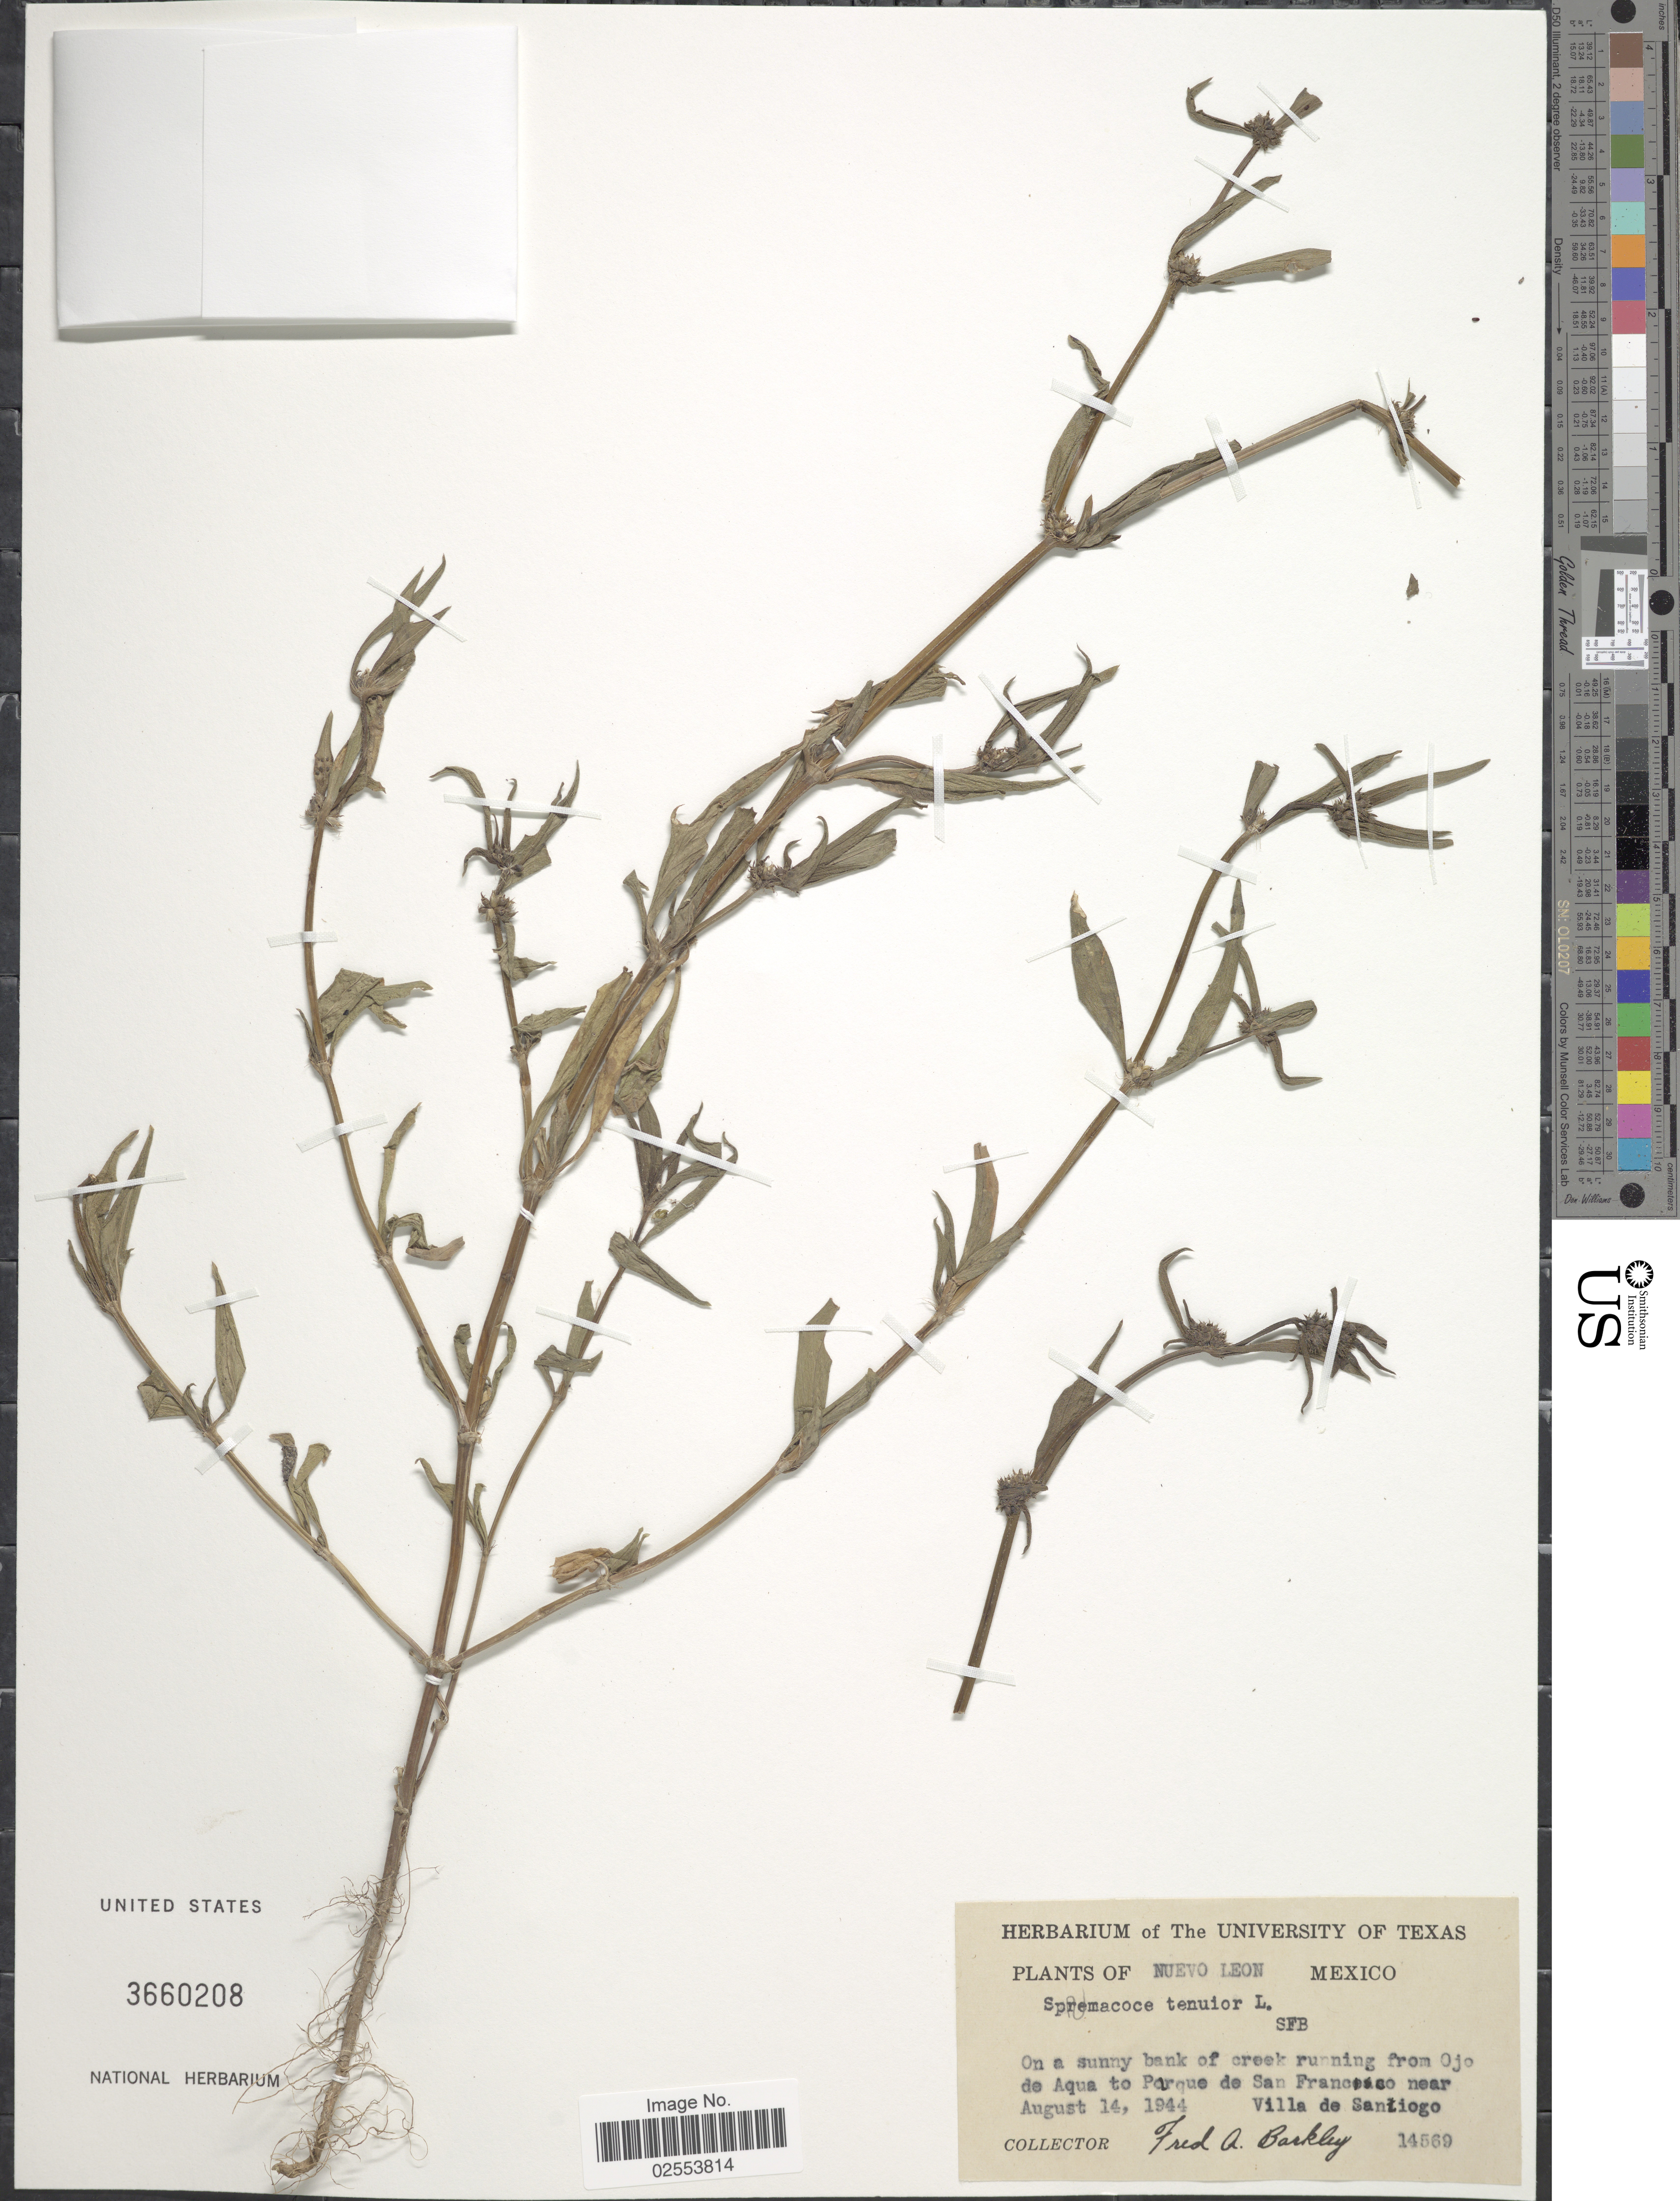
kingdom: Plantae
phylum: Tracheophyta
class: Magnoliopsida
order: Gentianales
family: Rubiaceae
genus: Spermacoce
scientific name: Spermacoce tenuior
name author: L.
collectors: F. A. Barkley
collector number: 14569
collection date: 1944-08-14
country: Mexico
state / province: Nuevo León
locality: On a sunny bank of creek running from Ojo de Aqua to Parque de San Francisco near Villa de Santiogo.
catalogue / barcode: US 3660208